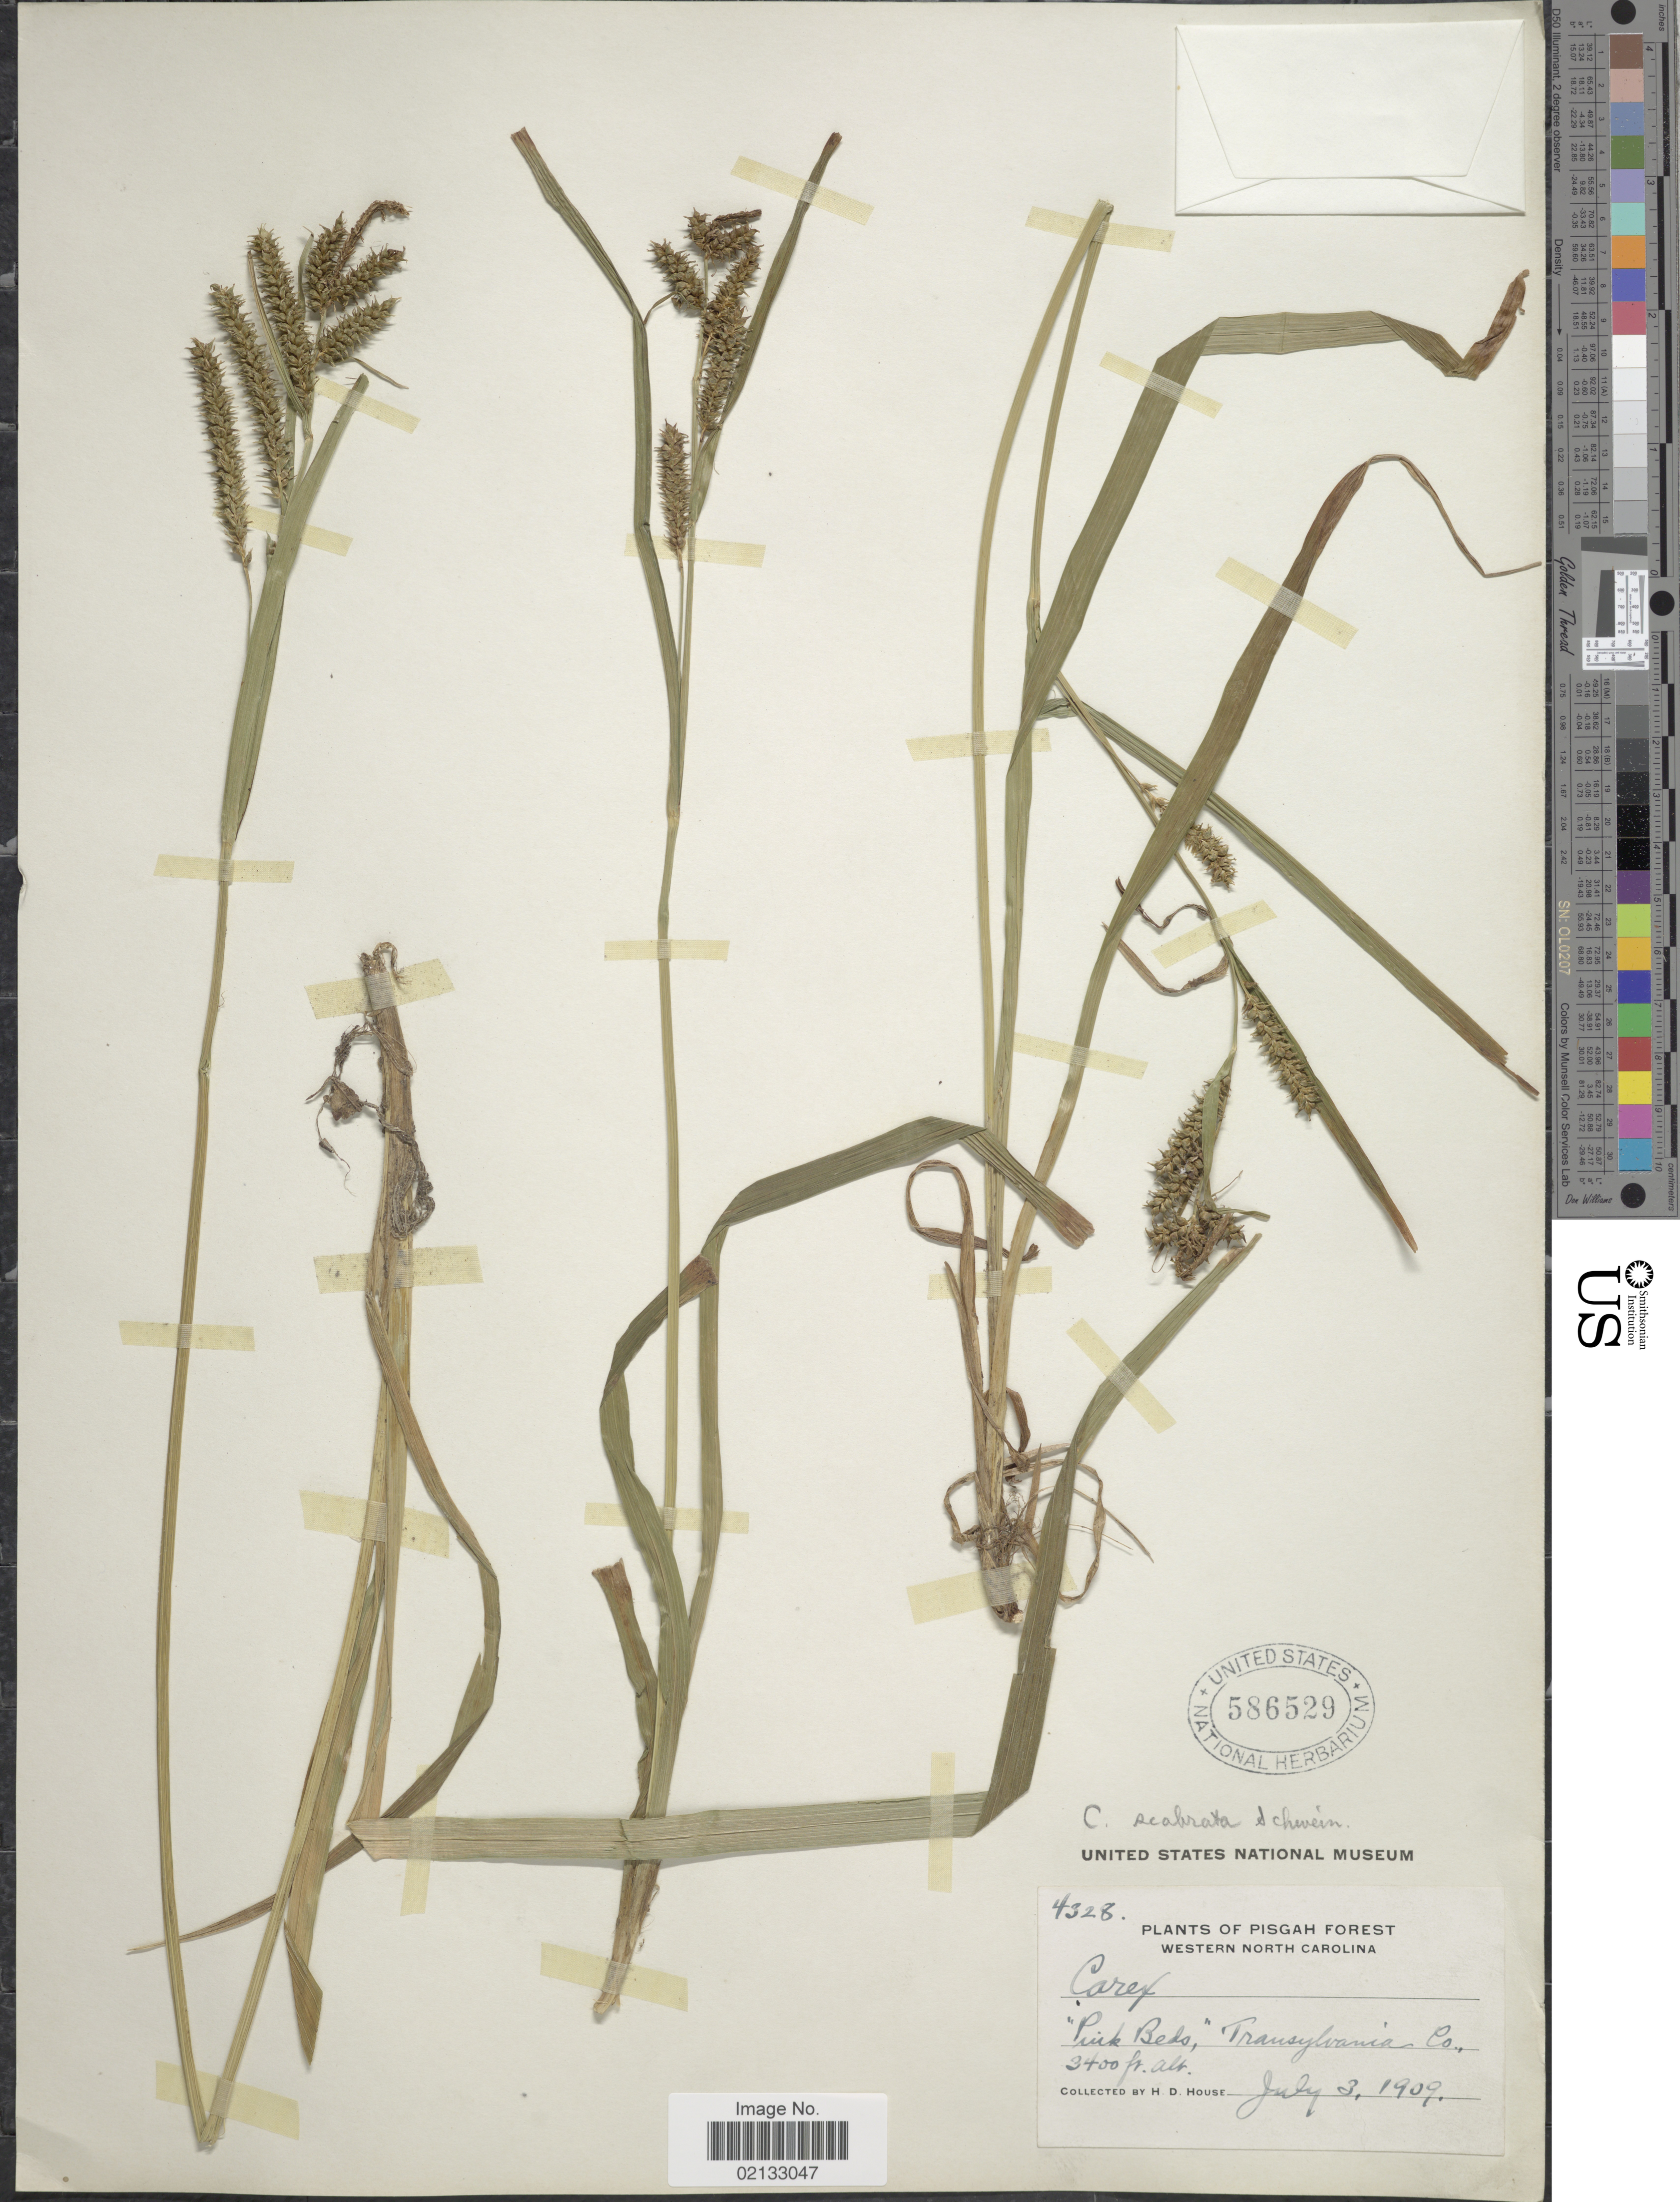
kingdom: Plantae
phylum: Tracheophyta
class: Liliopsida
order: Poales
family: Cyperaceae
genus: Carex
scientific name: Carex scabrata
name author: Schwein.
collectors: H. D. House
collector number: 4328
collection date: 1909-07-03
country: United States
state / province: North Carolina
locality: Pisgah Forest. Western North Carolina. "Pink Beds,"Transylvania Co.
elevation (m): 1036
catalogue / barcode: US 586529